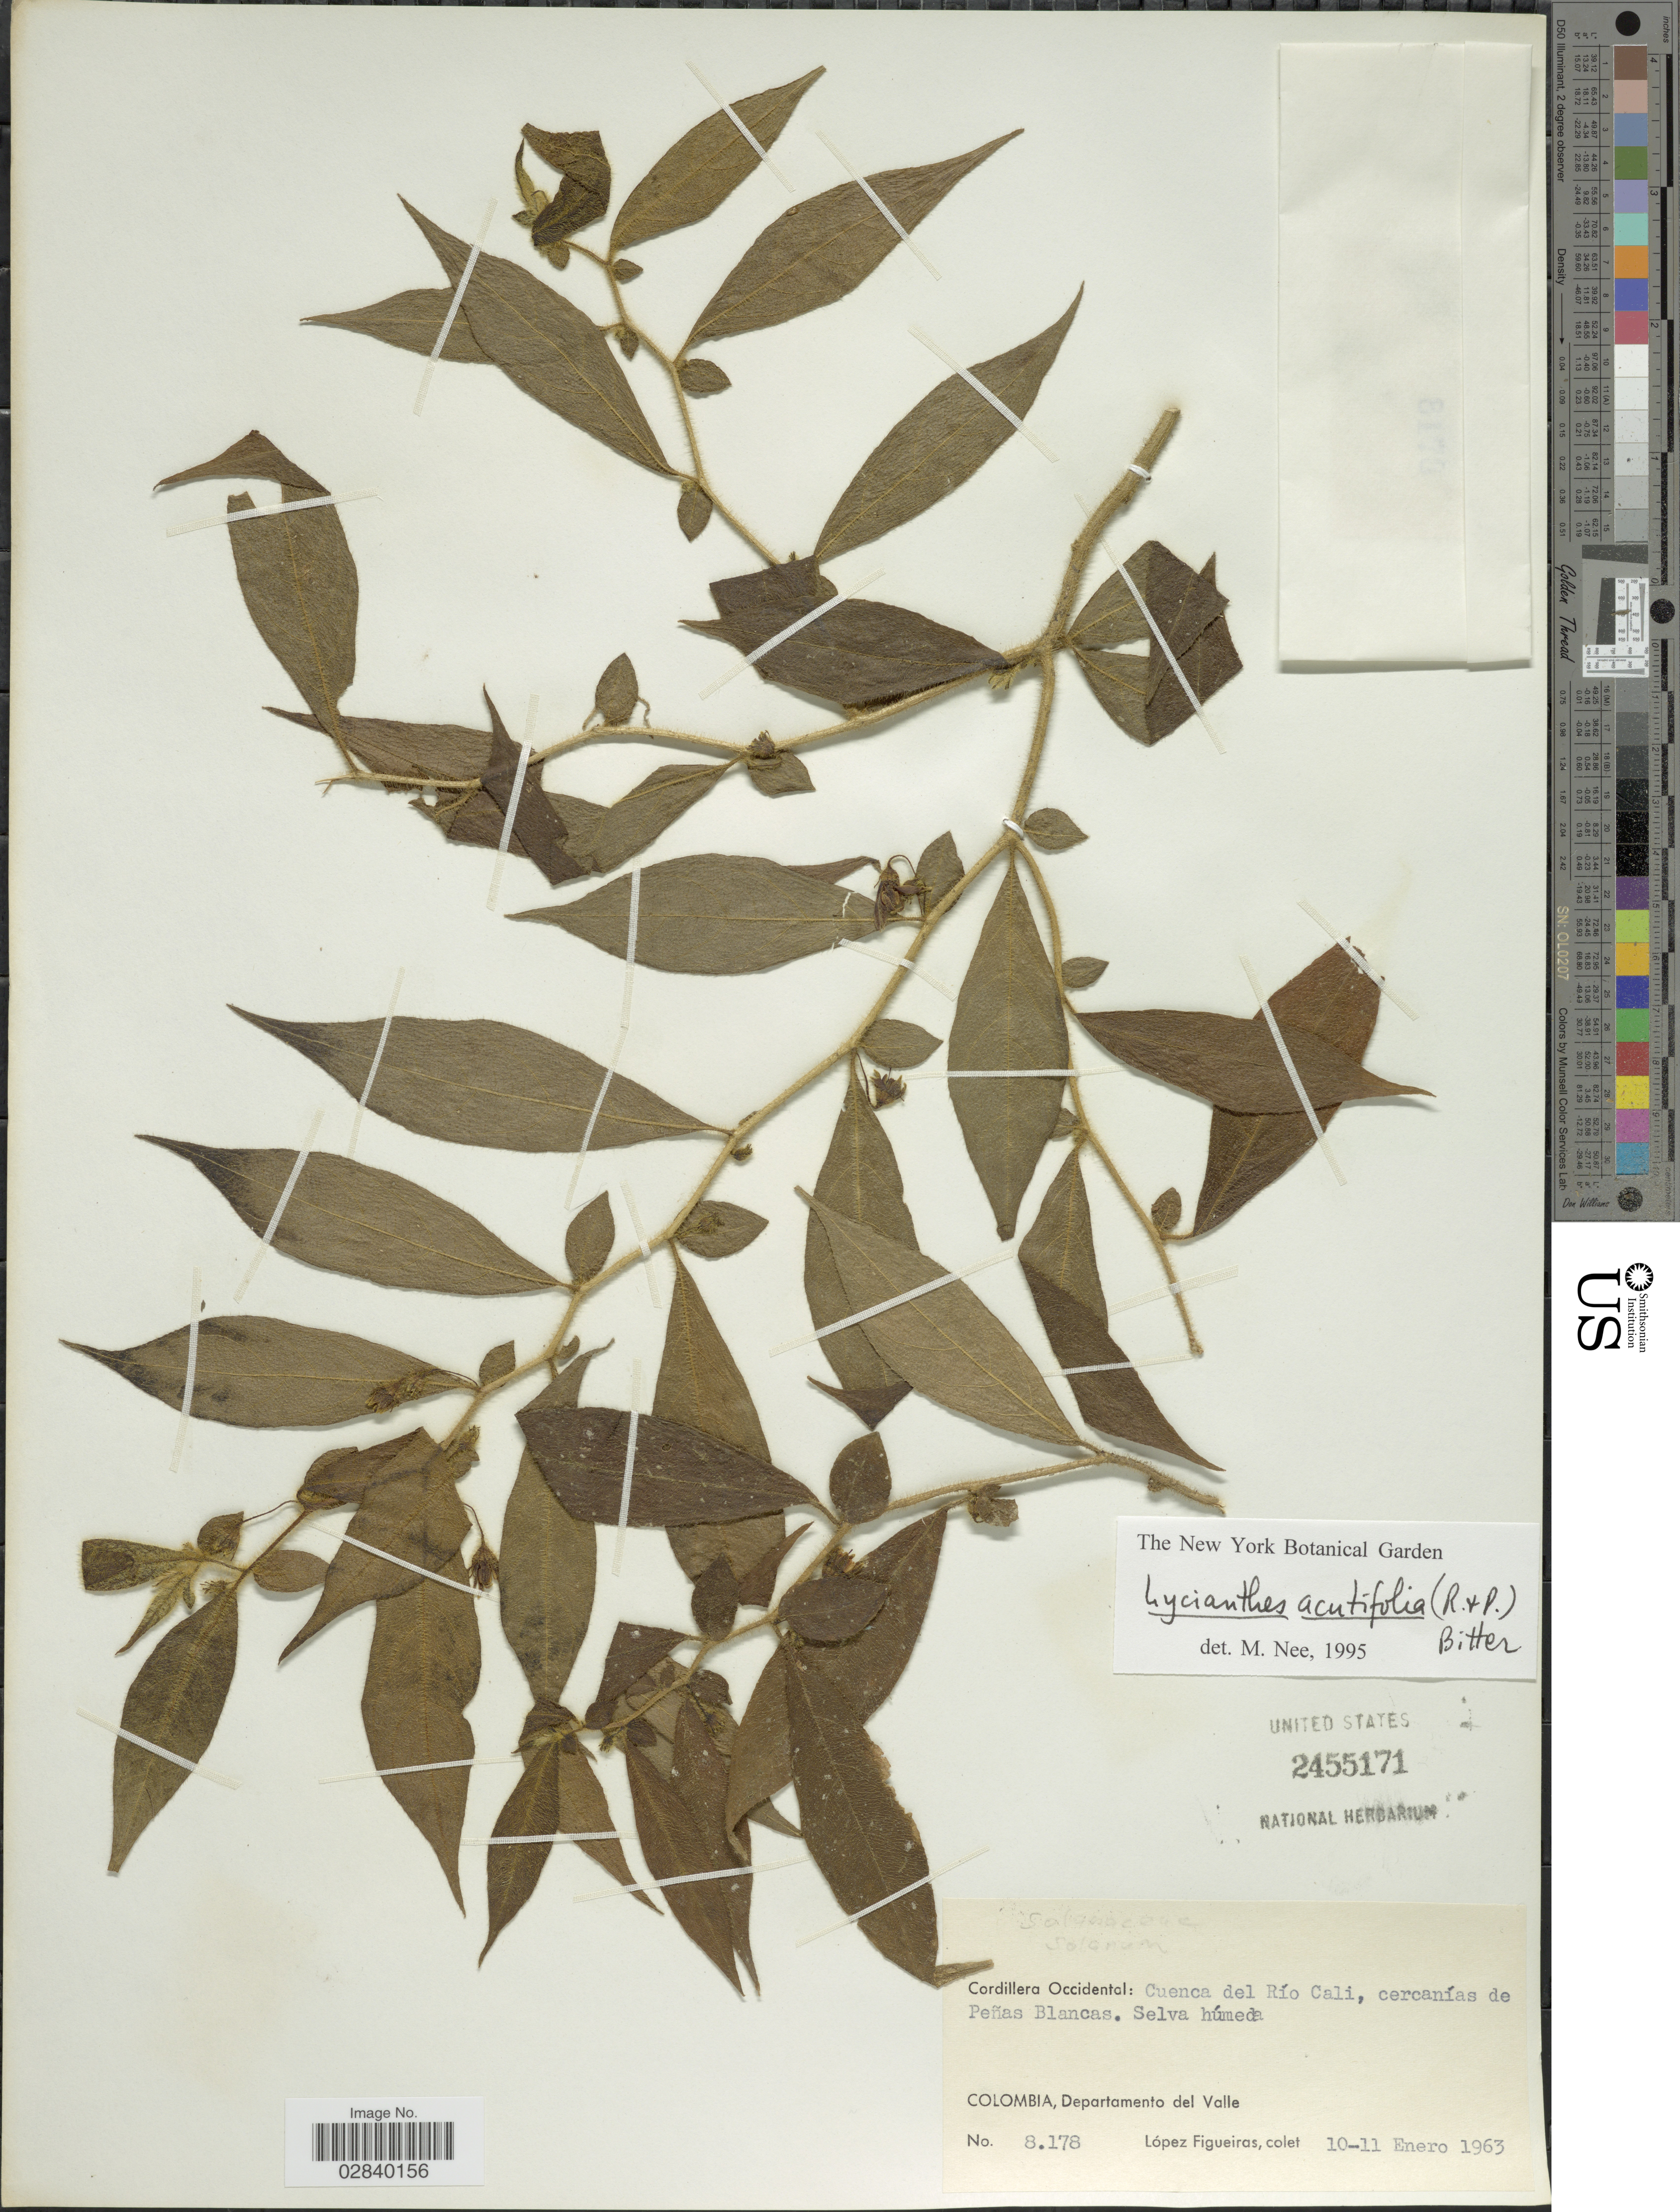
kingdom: Plantae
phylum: Tracheophyta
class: Magnoliopsida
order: Solanales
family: Solanaceae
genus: Lycianthes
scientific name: Lycianthes acutifolia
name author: (Ruiz & Pav.) Bitter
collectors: L. Figueiras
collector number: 8178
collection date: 1963-01-10/1963-01-11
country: Colombia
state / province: Valle del Cauca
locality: Cordillera Occidental: Cuenca del Río Cali, cercanías de Peñas Blancas. Departamento del Valle.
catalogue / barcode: US 2455171